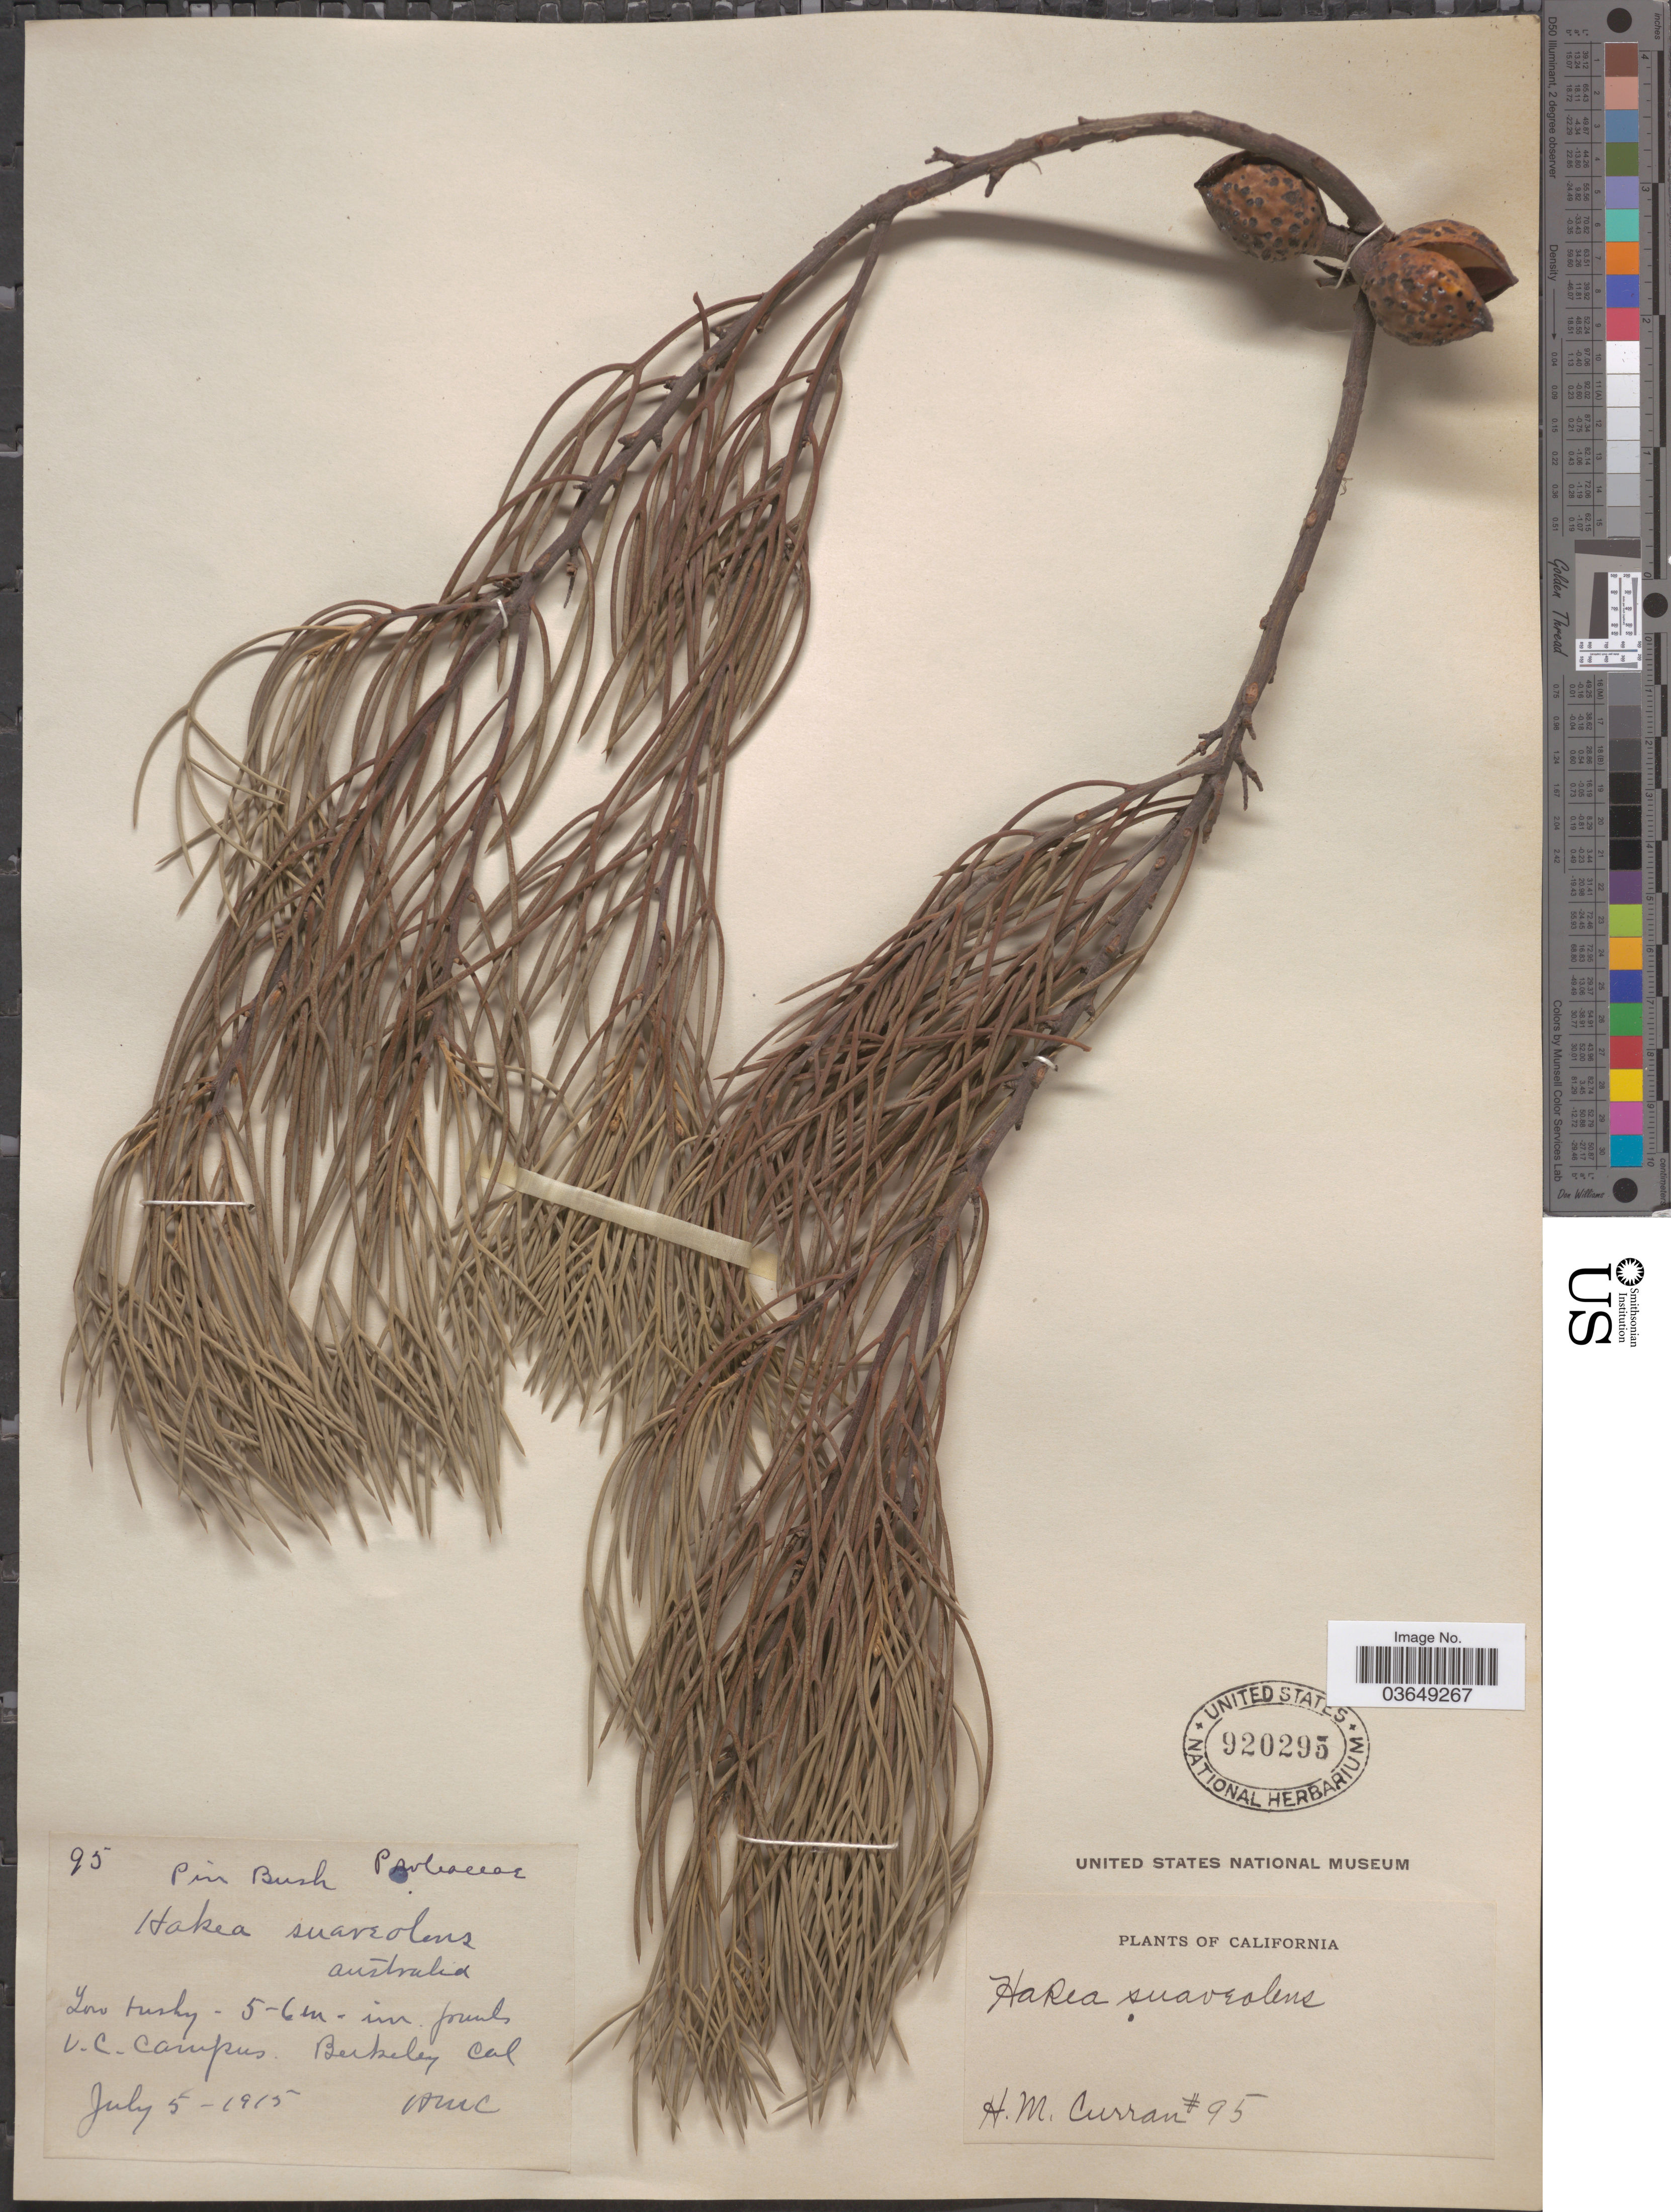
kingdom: Plantae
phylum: Tracheophyta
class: Magnoliopsida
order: Proteales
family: Proteaceae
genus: Hakea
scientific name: Hakea suaveolens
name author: R. Br.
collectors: H. M. Curran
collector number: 95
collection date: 1915-07-05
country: United States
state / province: California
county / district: Alameda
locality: U.C. Campus. Berkeley.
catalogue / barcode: US 920295